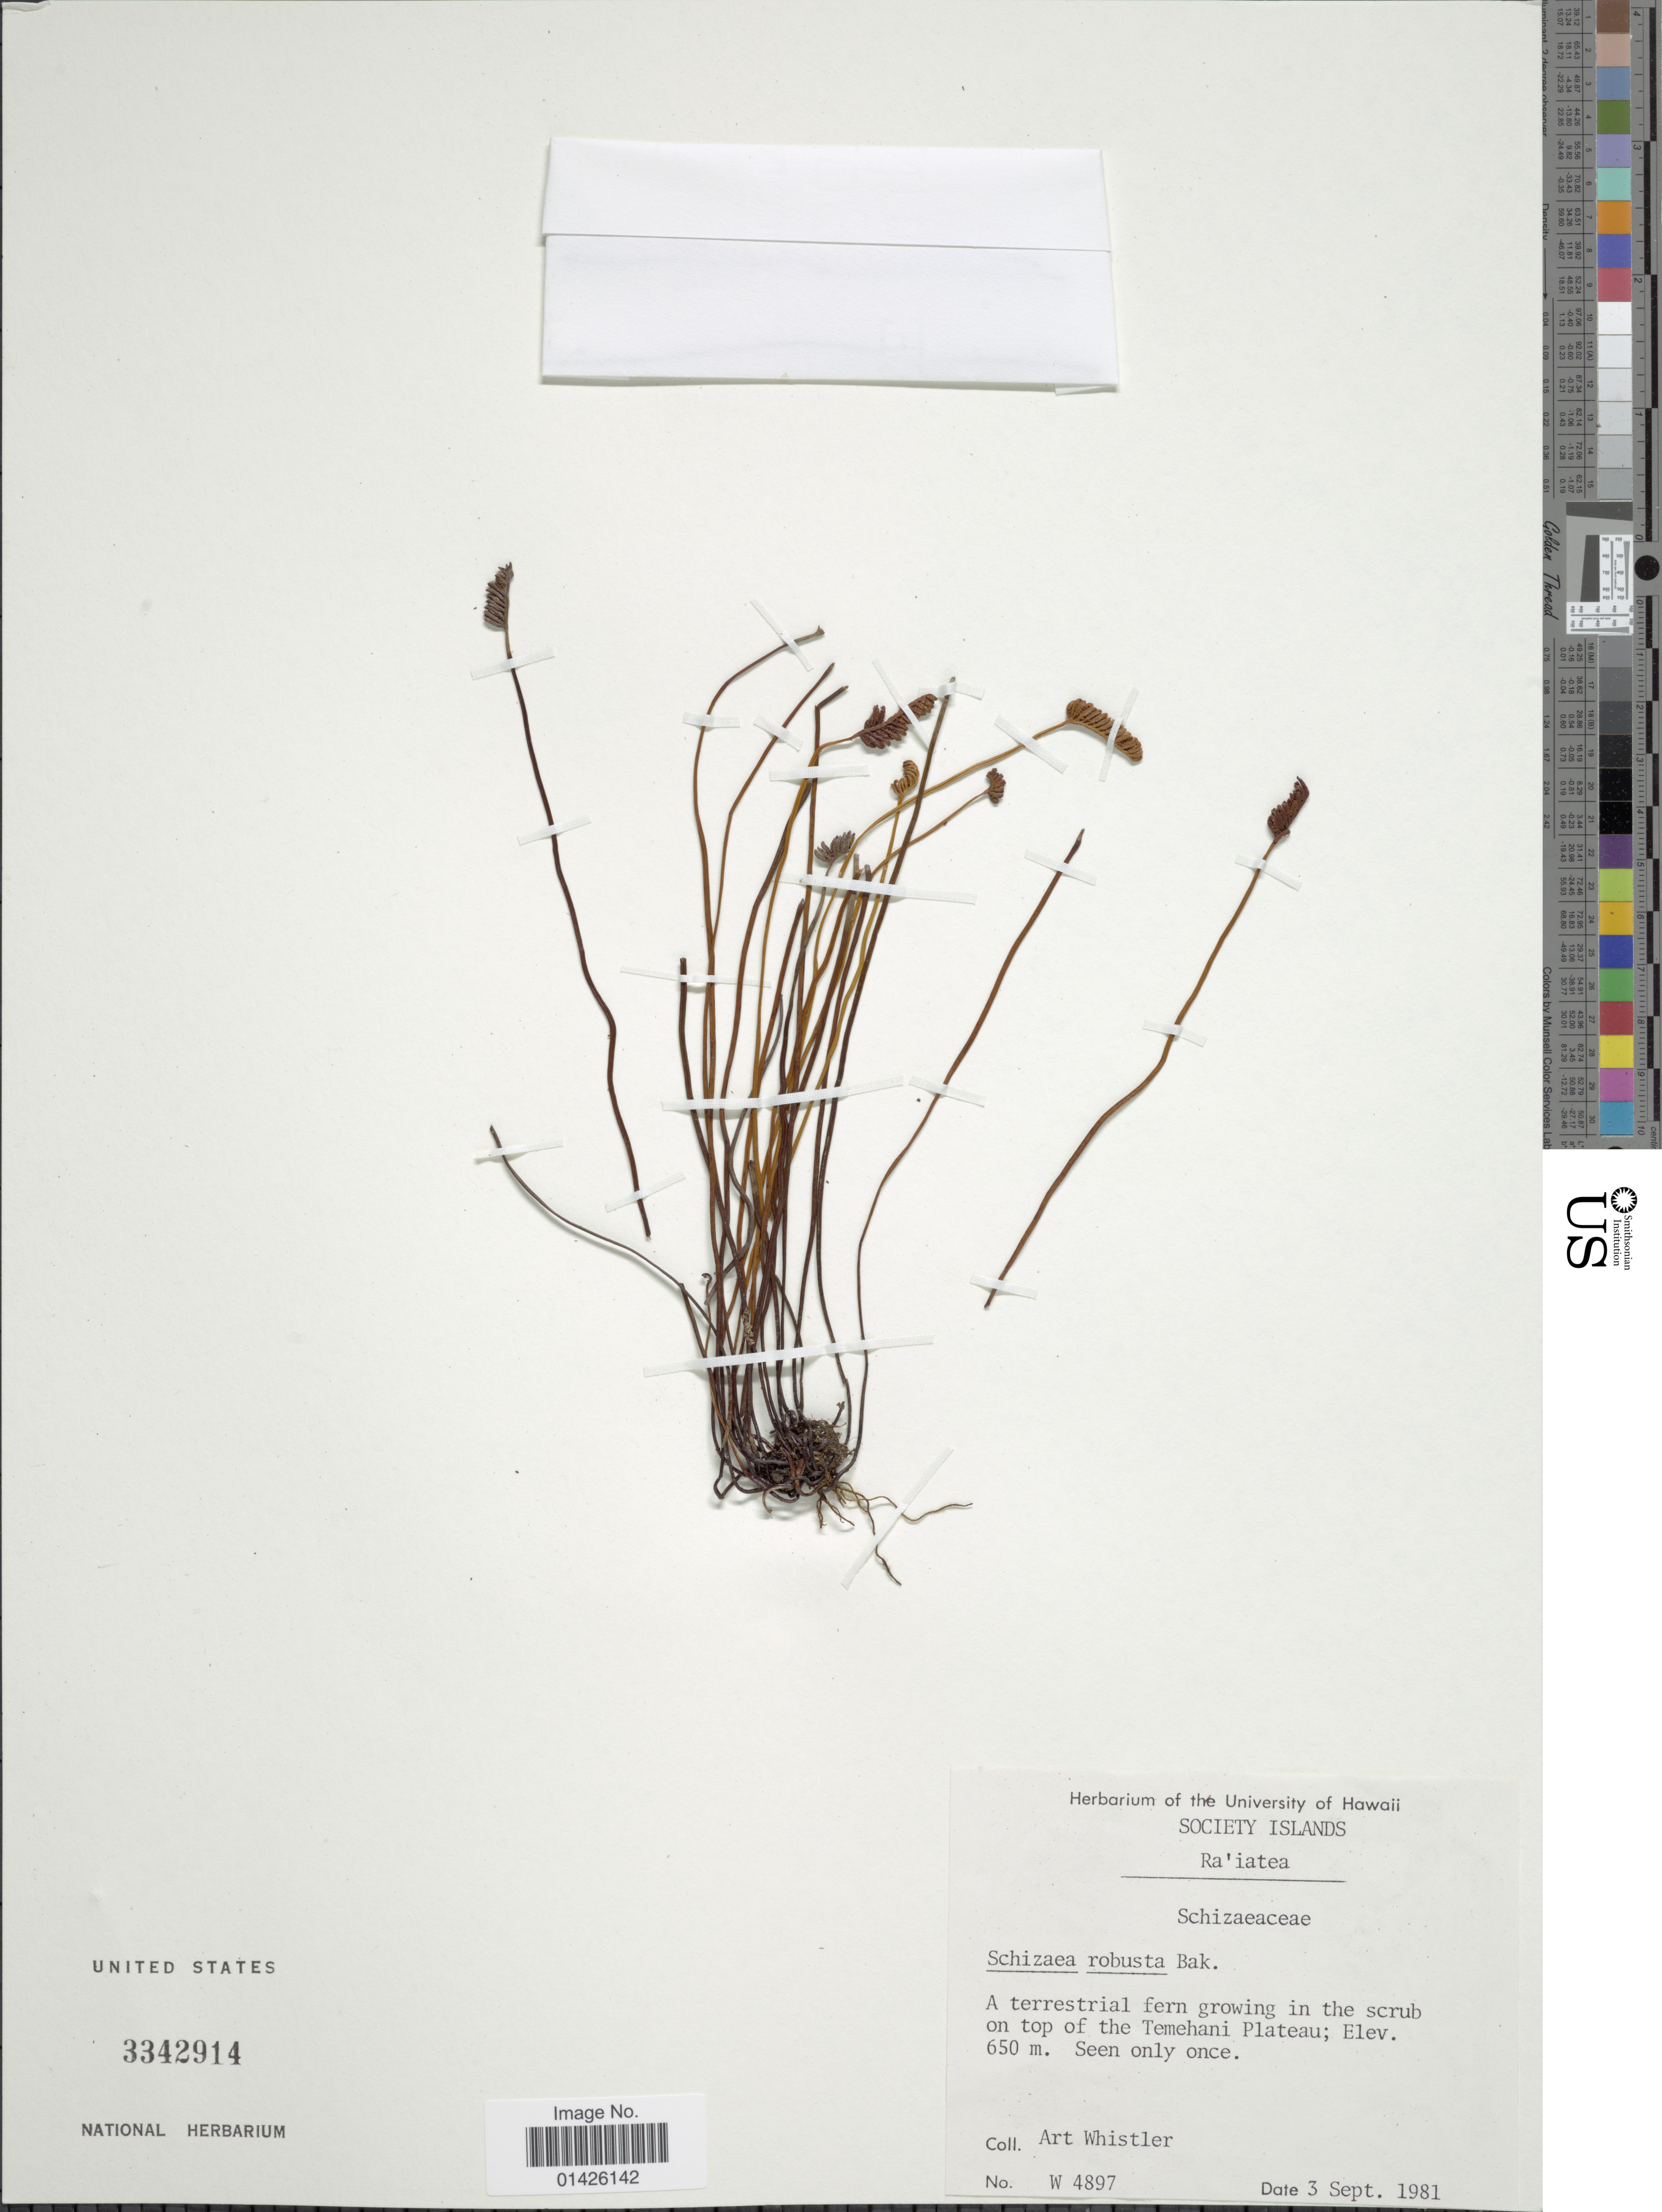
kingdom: Plantae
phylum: Tracheophyta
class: Polypodiopsida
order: Schizaeales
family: Schizaeaceae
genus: Schizaea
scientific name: Schizaea robusta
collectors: A. Whistler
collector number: W 4897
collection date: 1981-09-03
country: French Polynesia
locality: Society Islands, in the scrub on top of the Temehani Plateau, Ra'iatea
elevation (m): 650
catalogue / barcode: US 3342914